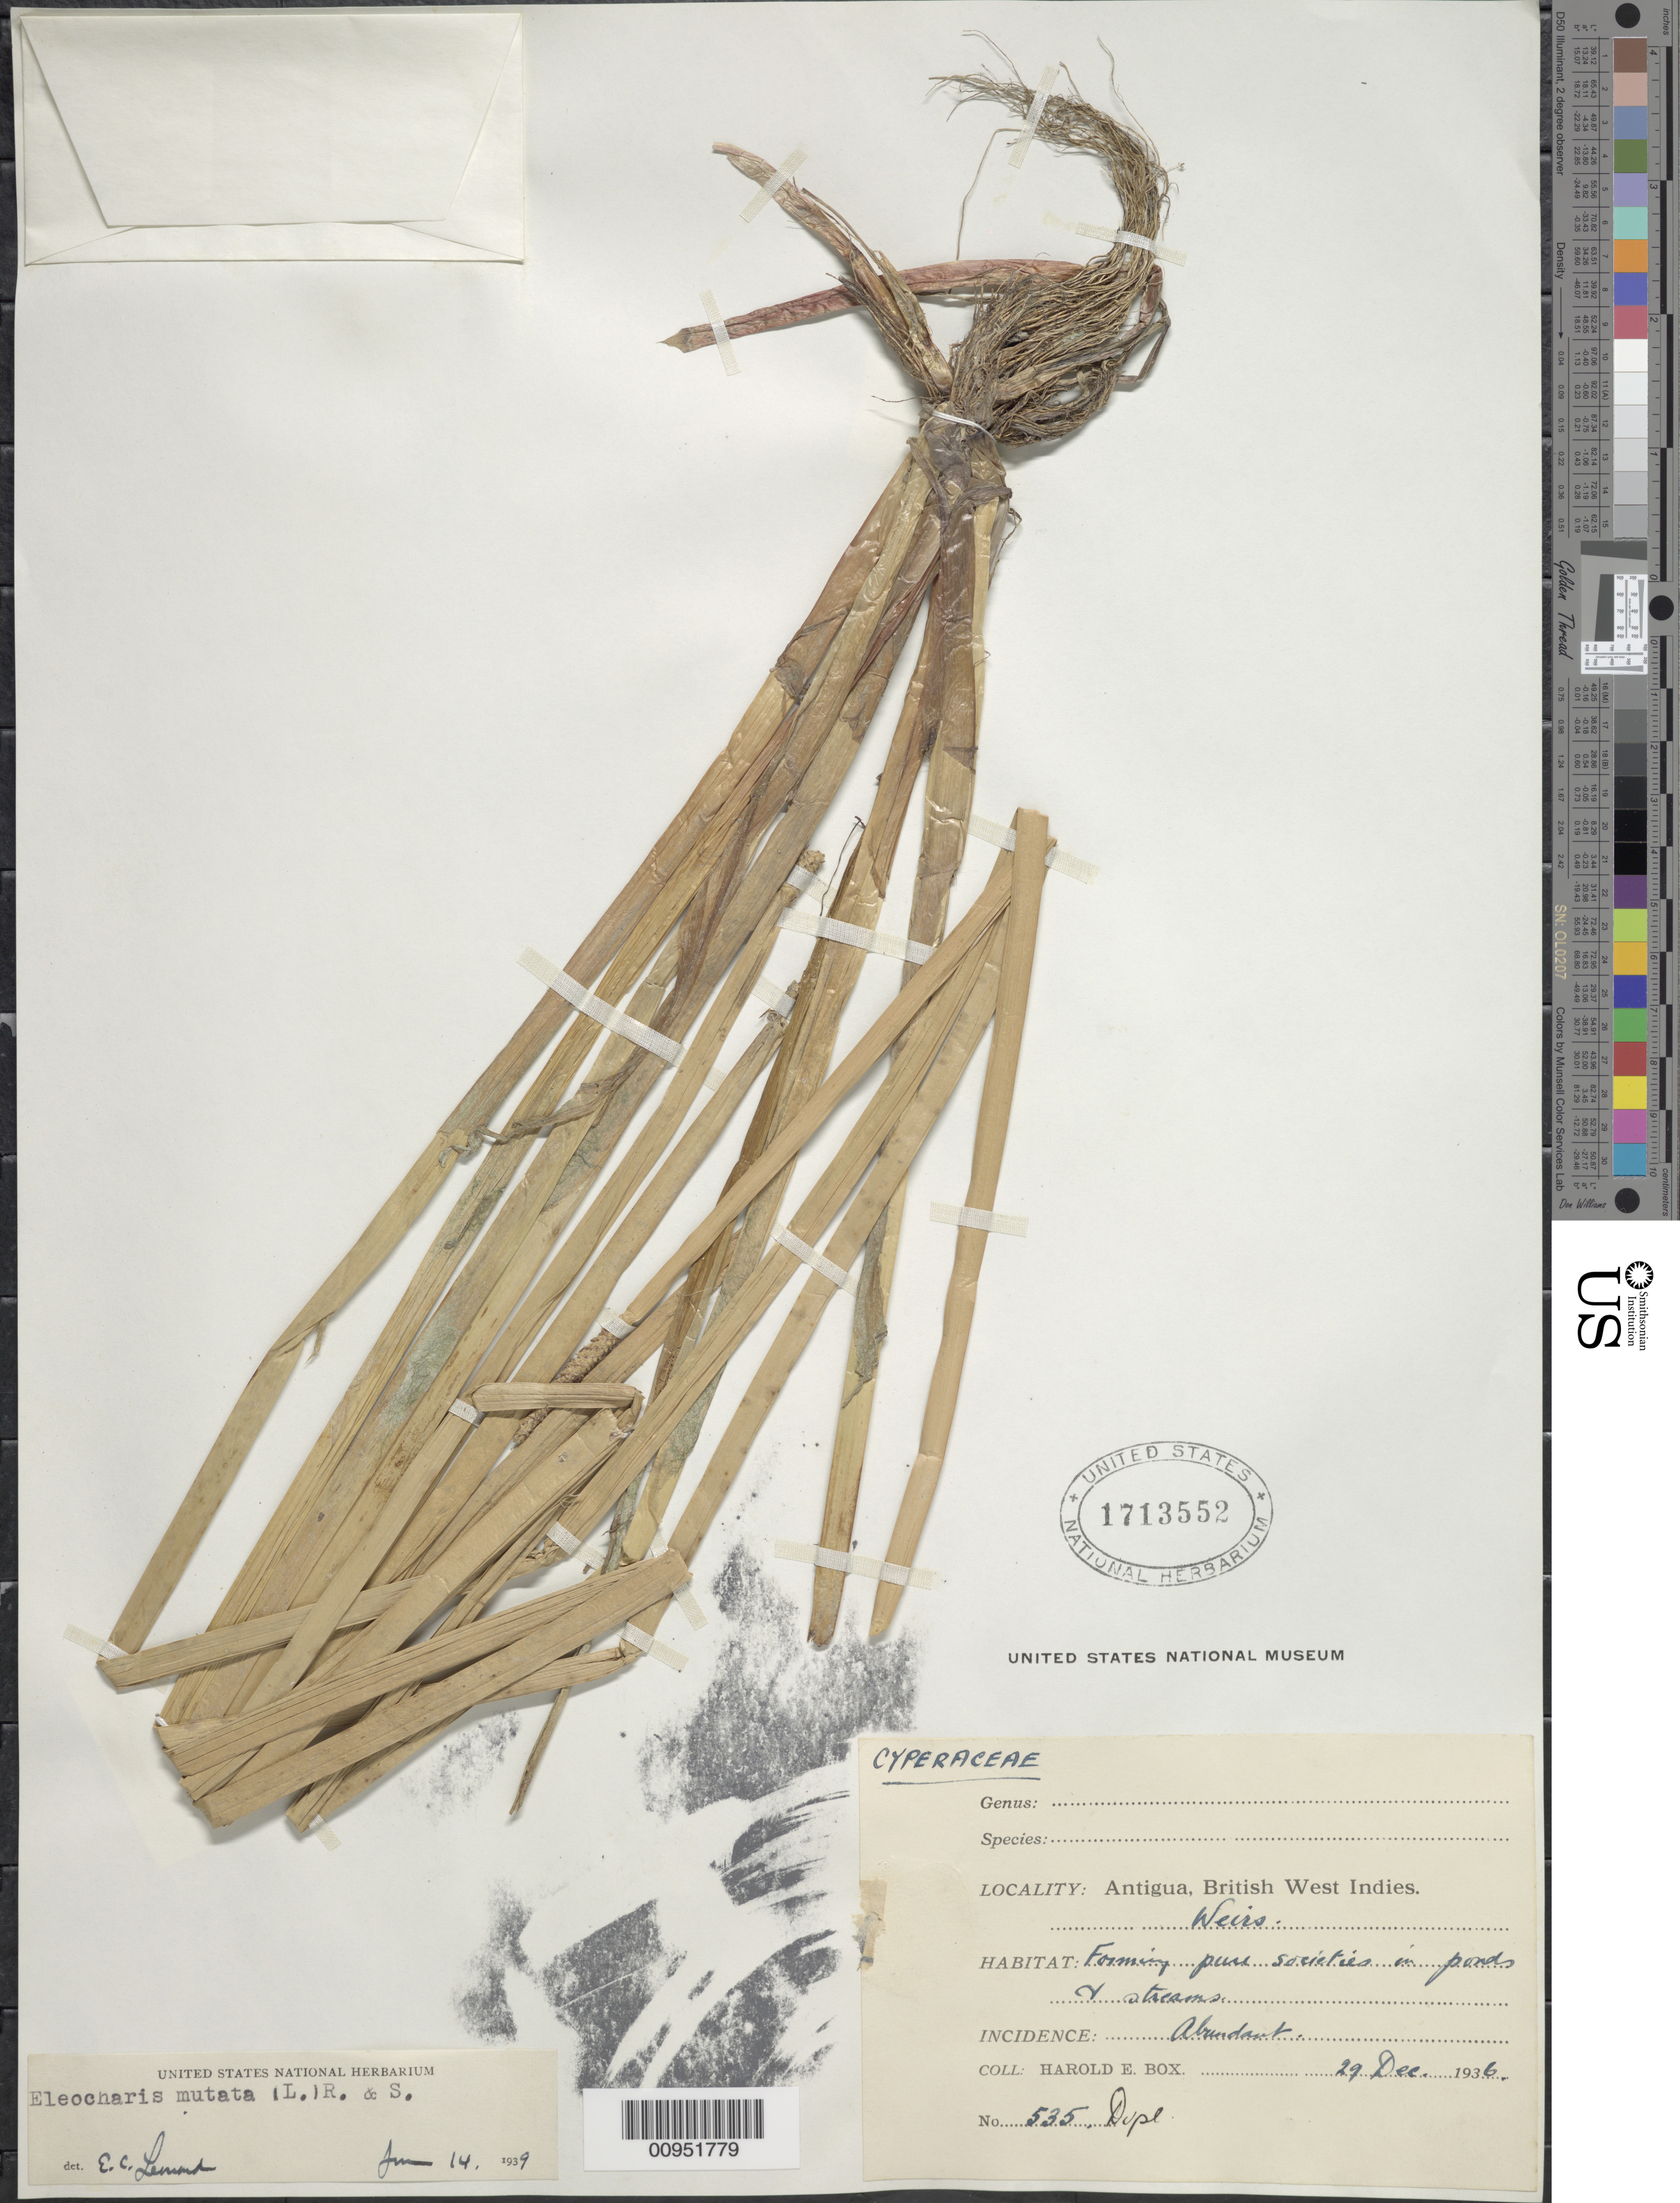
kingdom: Plantae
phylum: Tracheophyta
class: Liliopsida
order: Poales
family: Cyperaceae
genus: Eleocharis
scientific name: Eleocharis mutata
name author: (L.) Roem. & Schult.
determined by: Leonard, Emery C., (US)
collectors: H. E. Box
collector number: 535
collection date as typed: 29 Dec 1936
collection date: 1936-12-29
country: Antigua and Barbuda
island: Antigua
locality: Weirs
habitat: In ponds and streams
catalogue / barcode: US 1713552